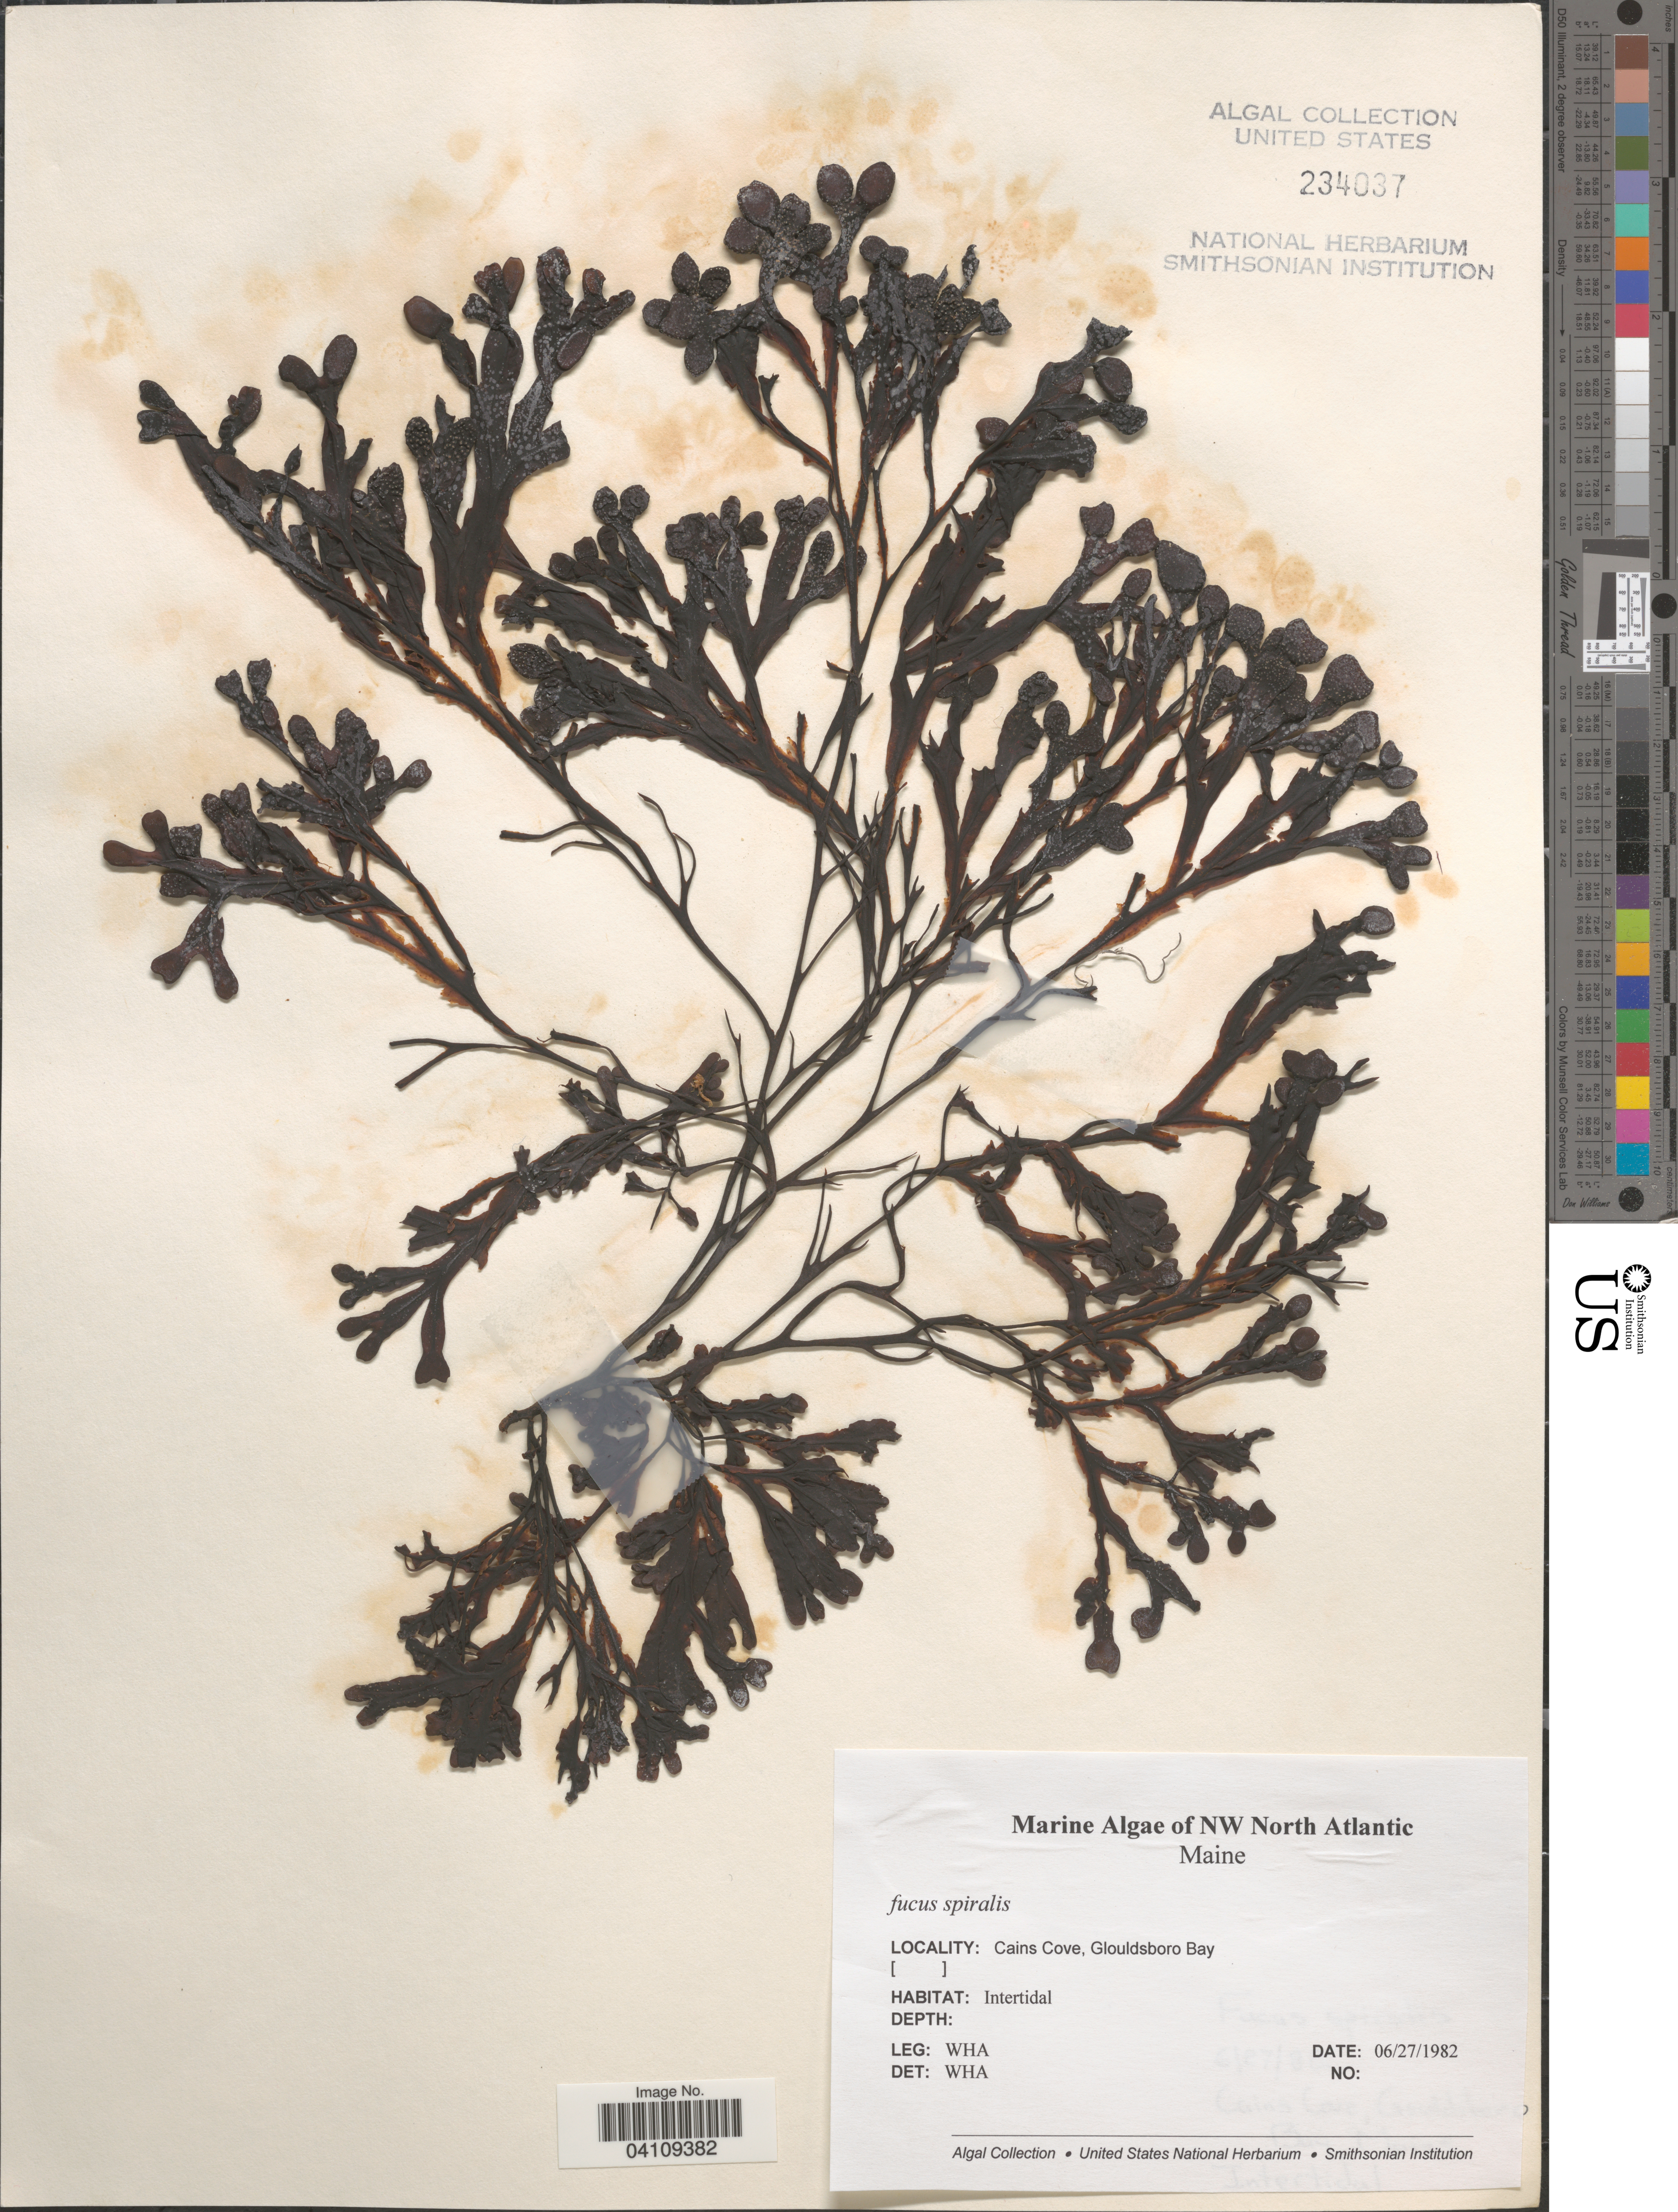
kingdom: Chromista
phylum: Ochrophyta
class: Phaeophyceae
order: Fucales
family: Fucaceae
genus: Fucus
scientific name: Fucus spiralis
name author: L.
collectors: W. H. Adey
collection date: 1982-06-27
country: United States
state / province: Maine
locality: NW North Atlantic. Cains Cove, Glouldsboro Bay.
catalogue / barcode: US 234037